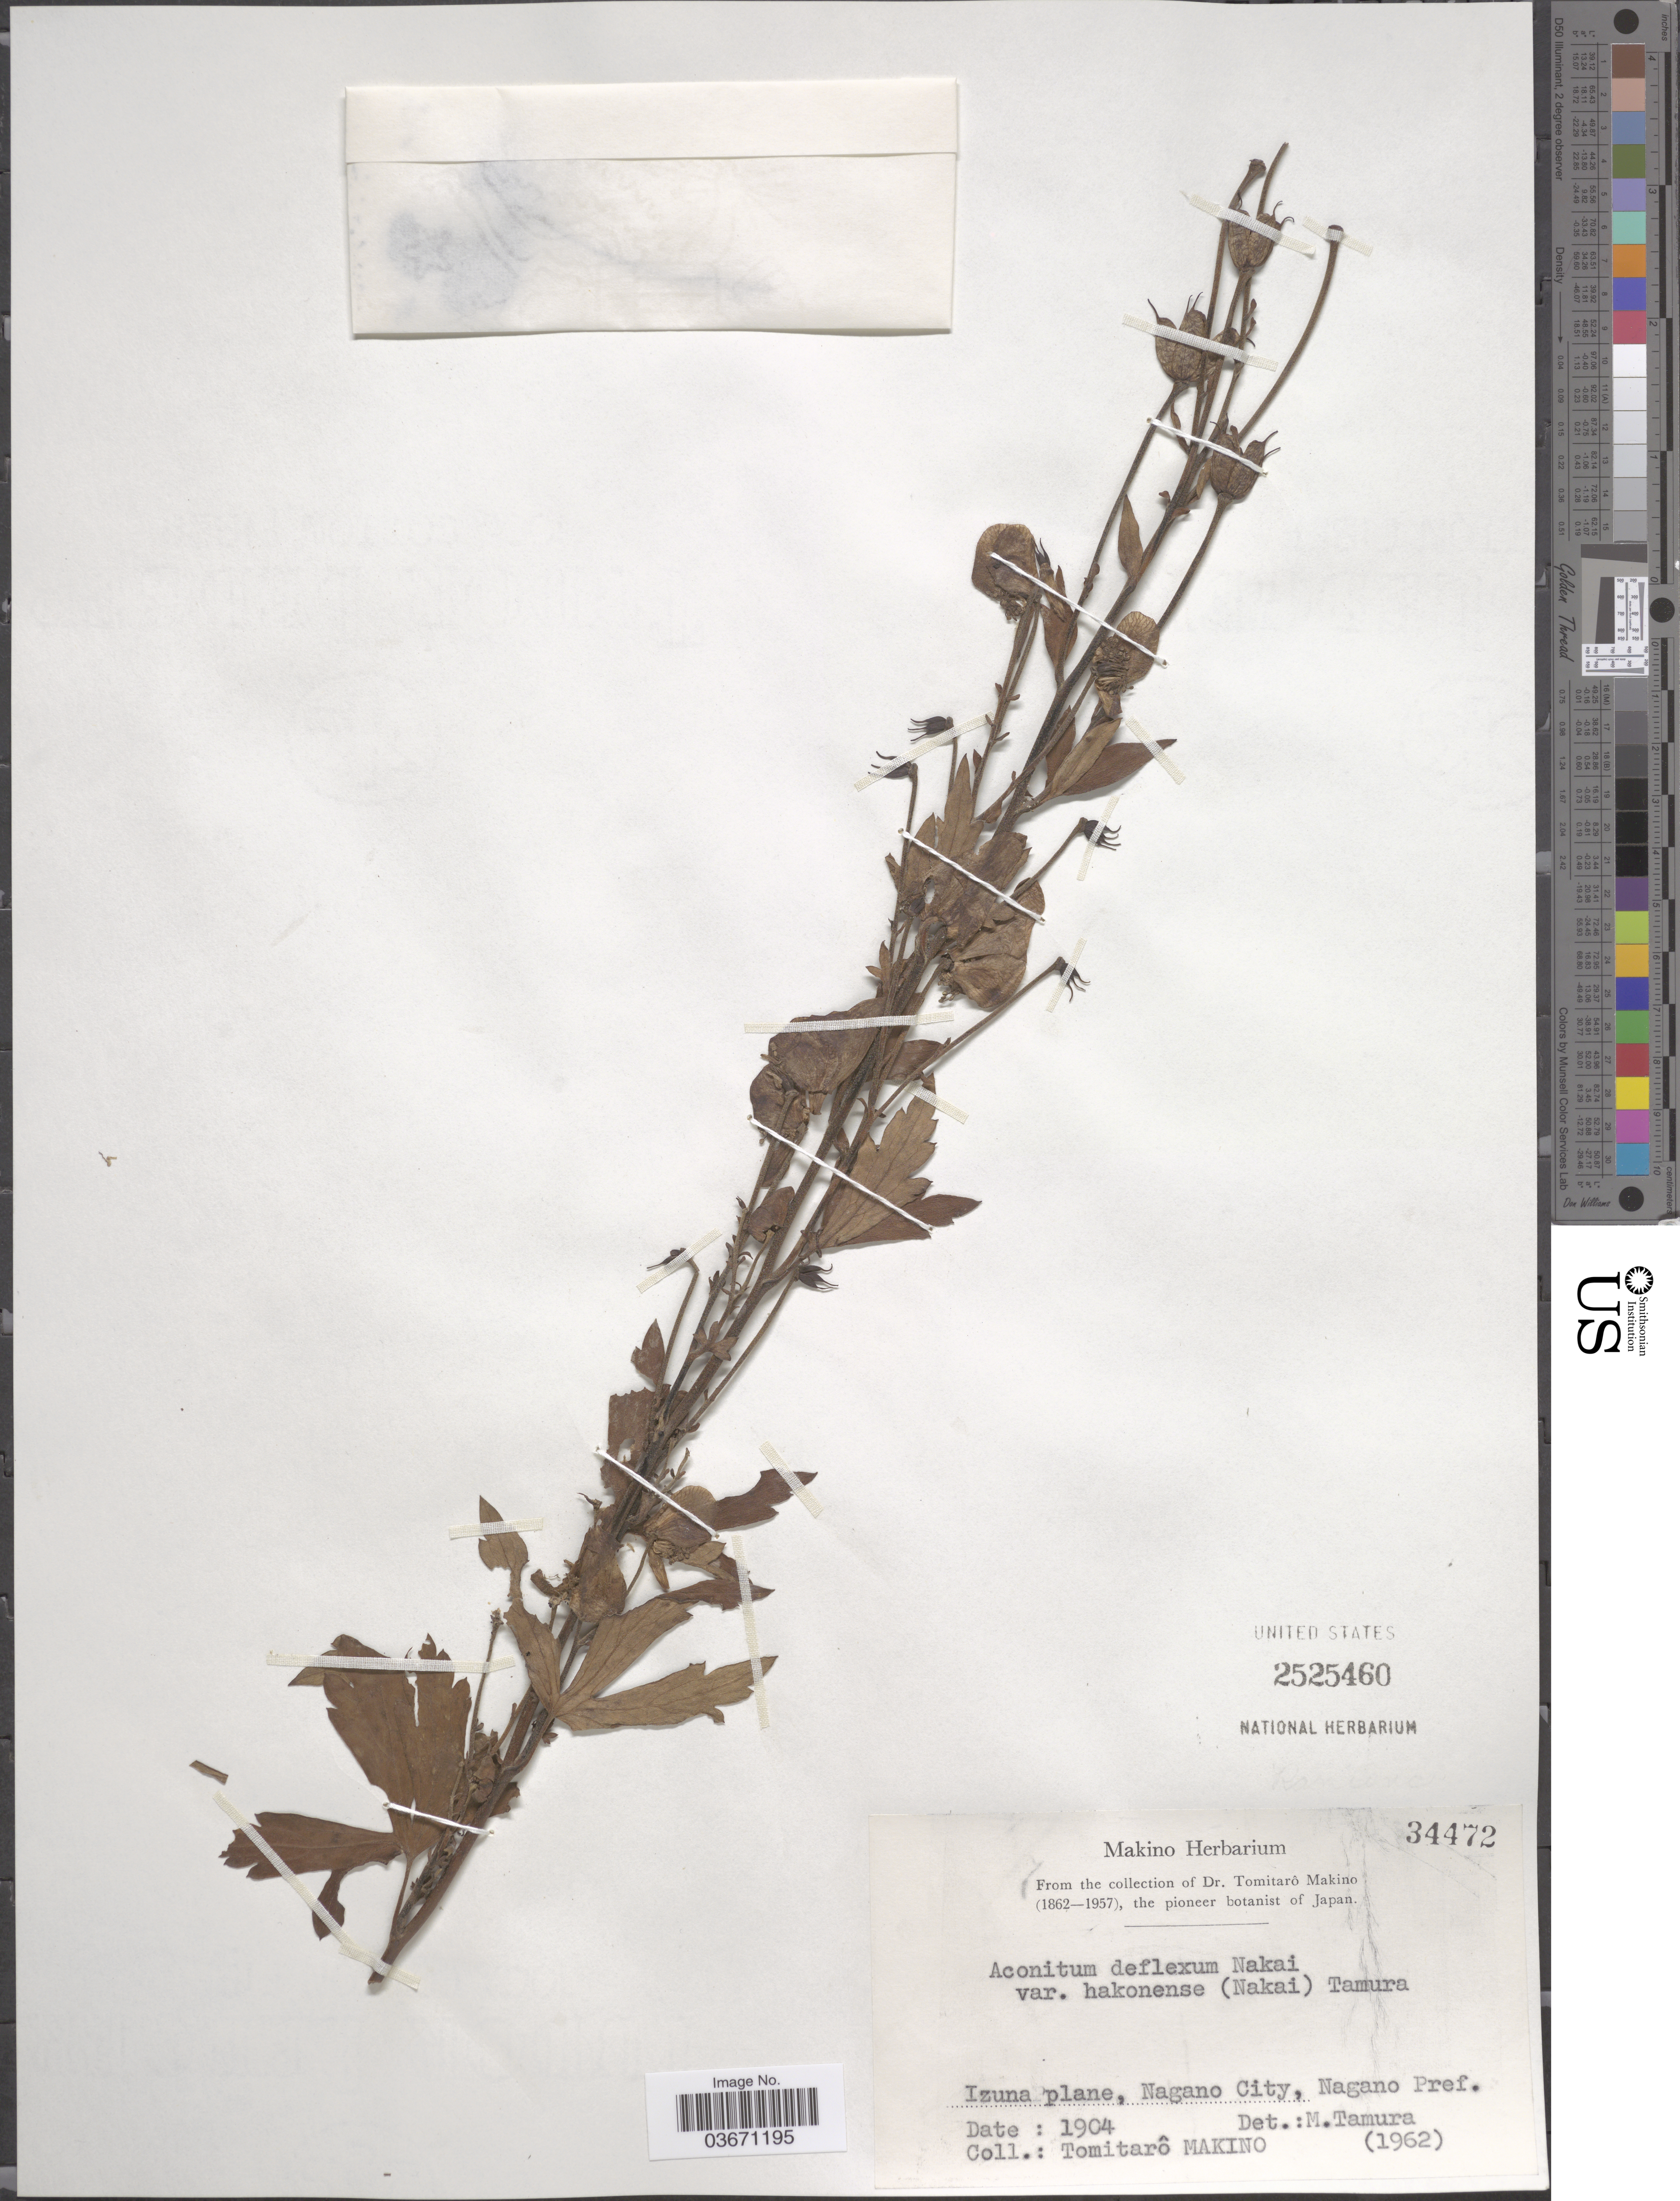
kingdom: Plantae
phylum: Tracheophyta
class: Magnoliopsida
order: Ranunculales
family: Ranunculaceae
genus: Aconitum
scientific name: Aconitum deflexum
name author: Nakai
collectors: T. Makino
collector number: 34472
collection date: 1904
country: Japan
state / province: Nagano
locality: Izuna plane, Nagano City, Nagano Pref.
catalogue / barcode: US 2525460